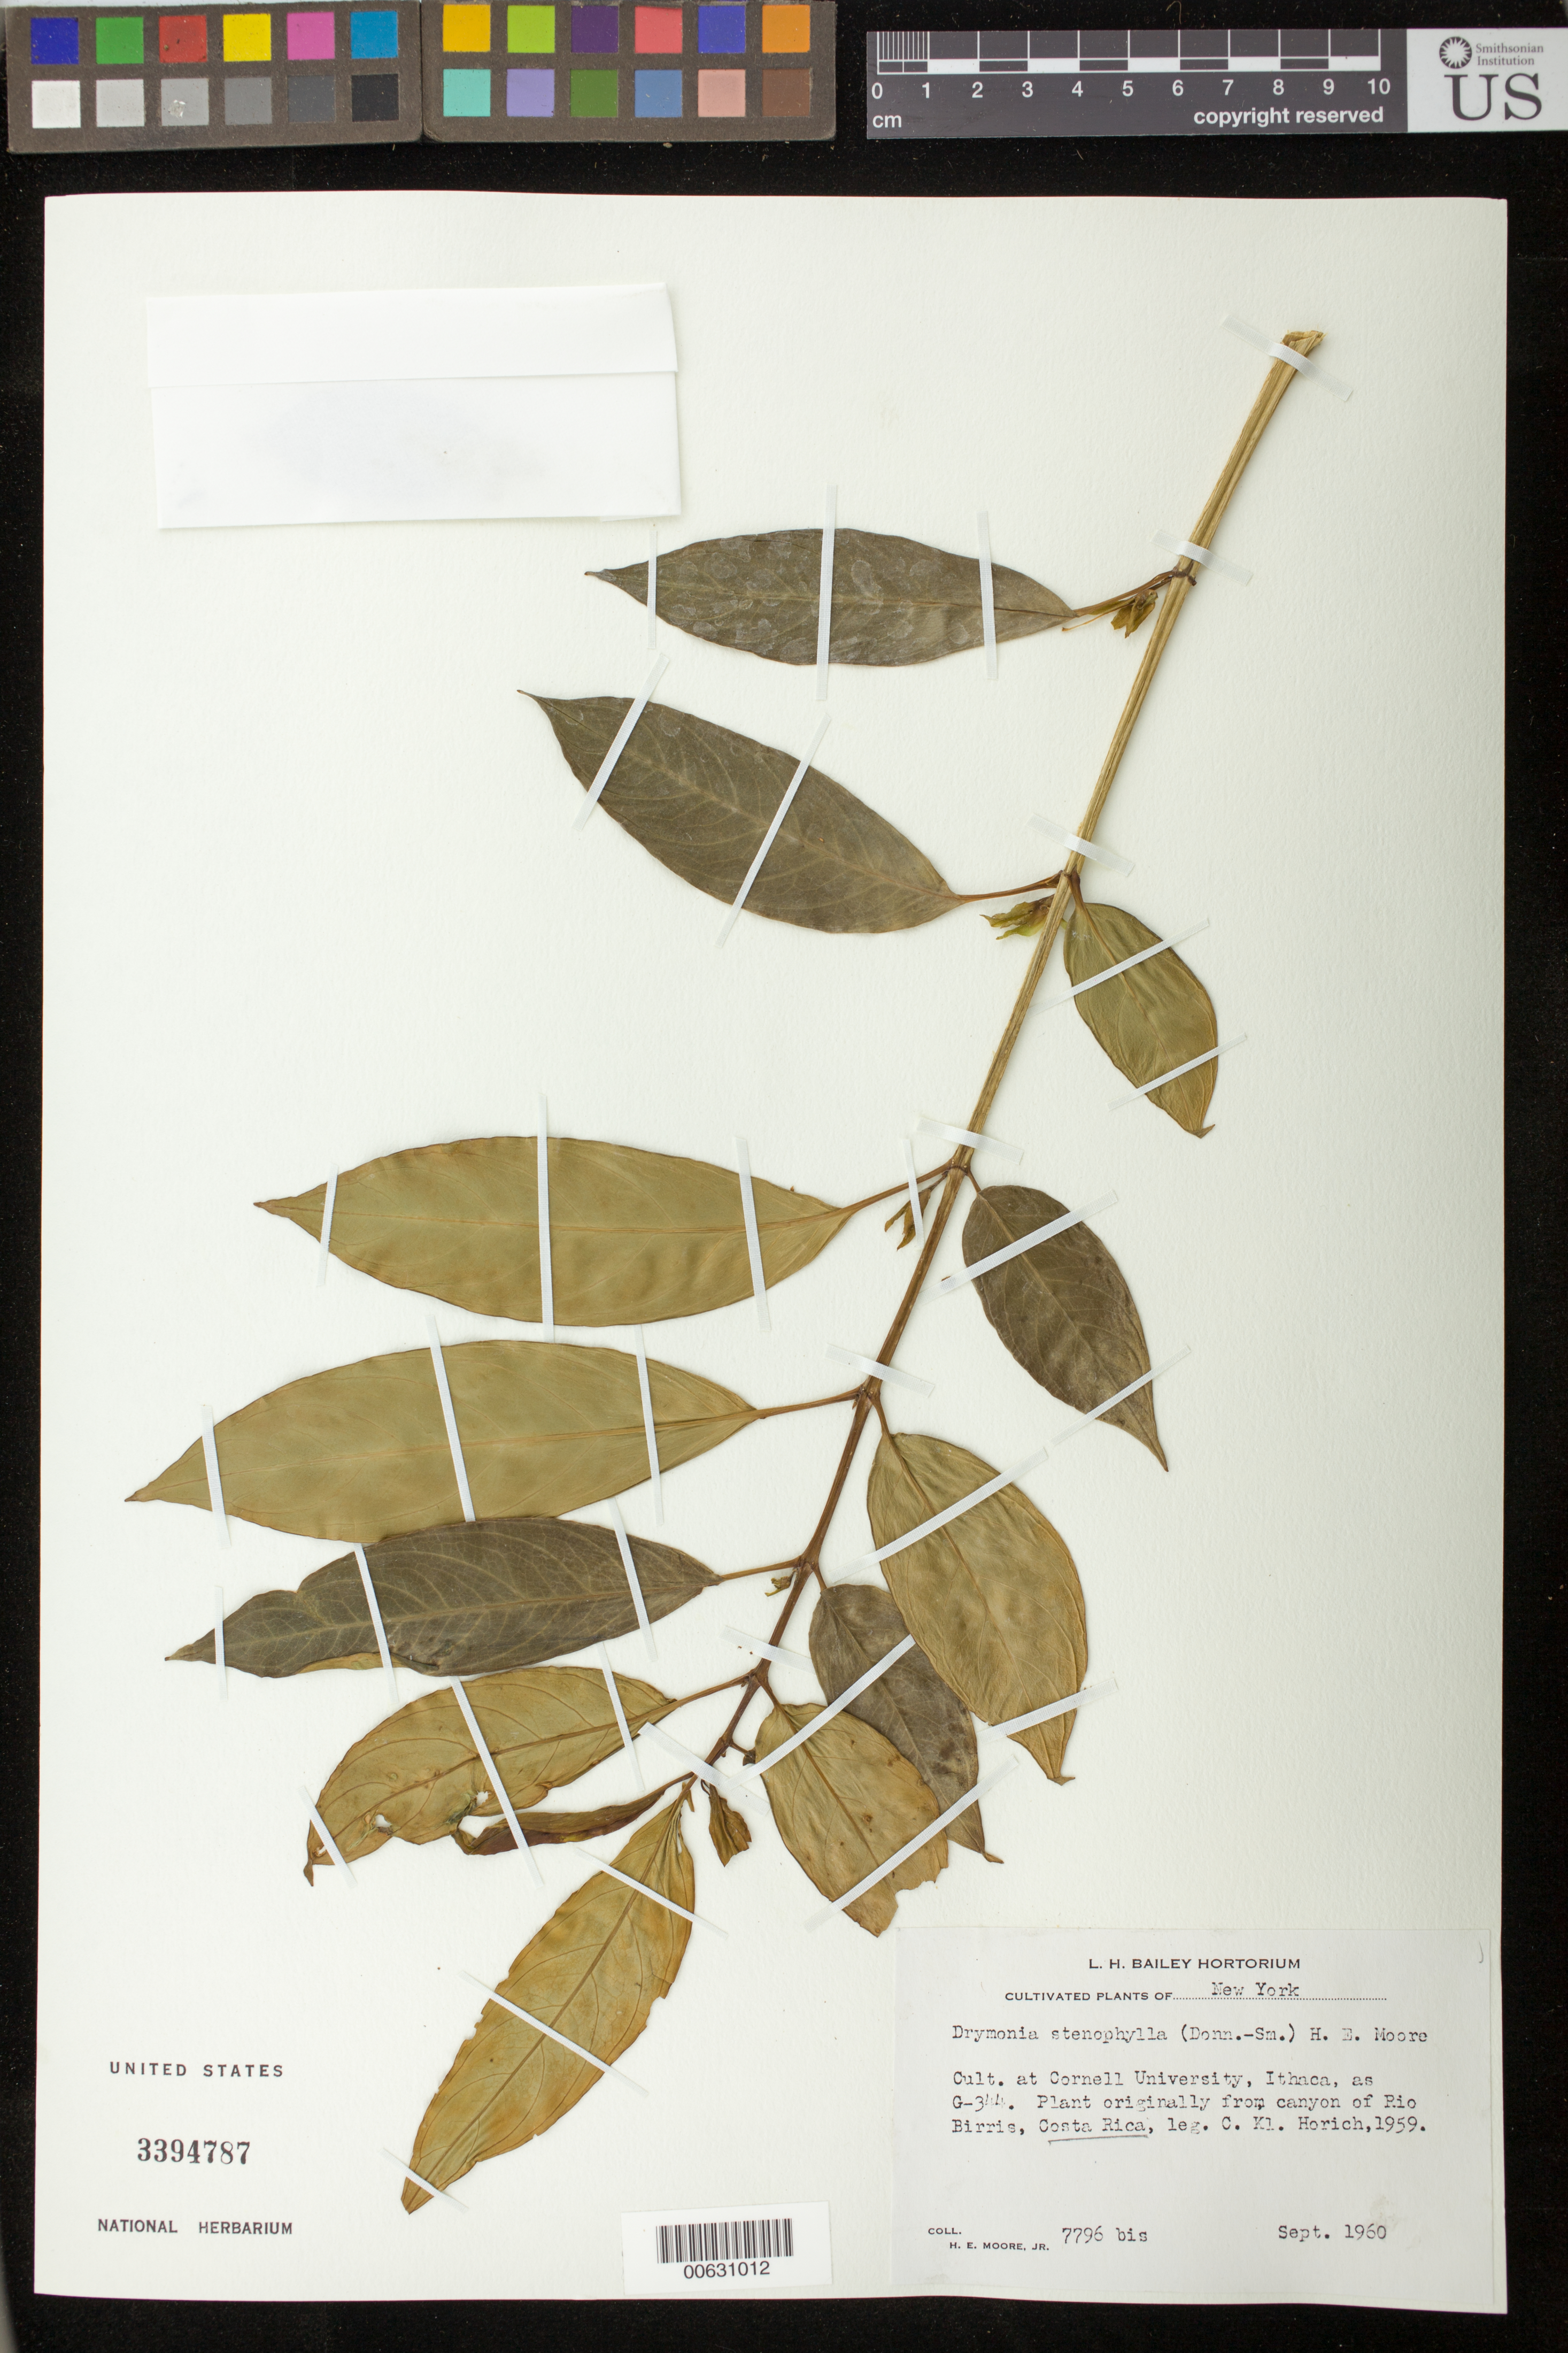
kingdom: Plantae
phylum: Tracheophyta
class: Magnoliopsida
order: Lamiales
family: Gesneriaceae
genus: Drymonia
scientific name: Drymonia stenophylla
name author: (Donn. Sm.) H.E. Moore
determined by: Skog, Laurence E.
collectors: H. E. Moore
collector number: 7796 bis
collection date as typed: Sep 1960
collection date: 1960-09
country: Costa Rica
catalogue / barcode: US 3394787